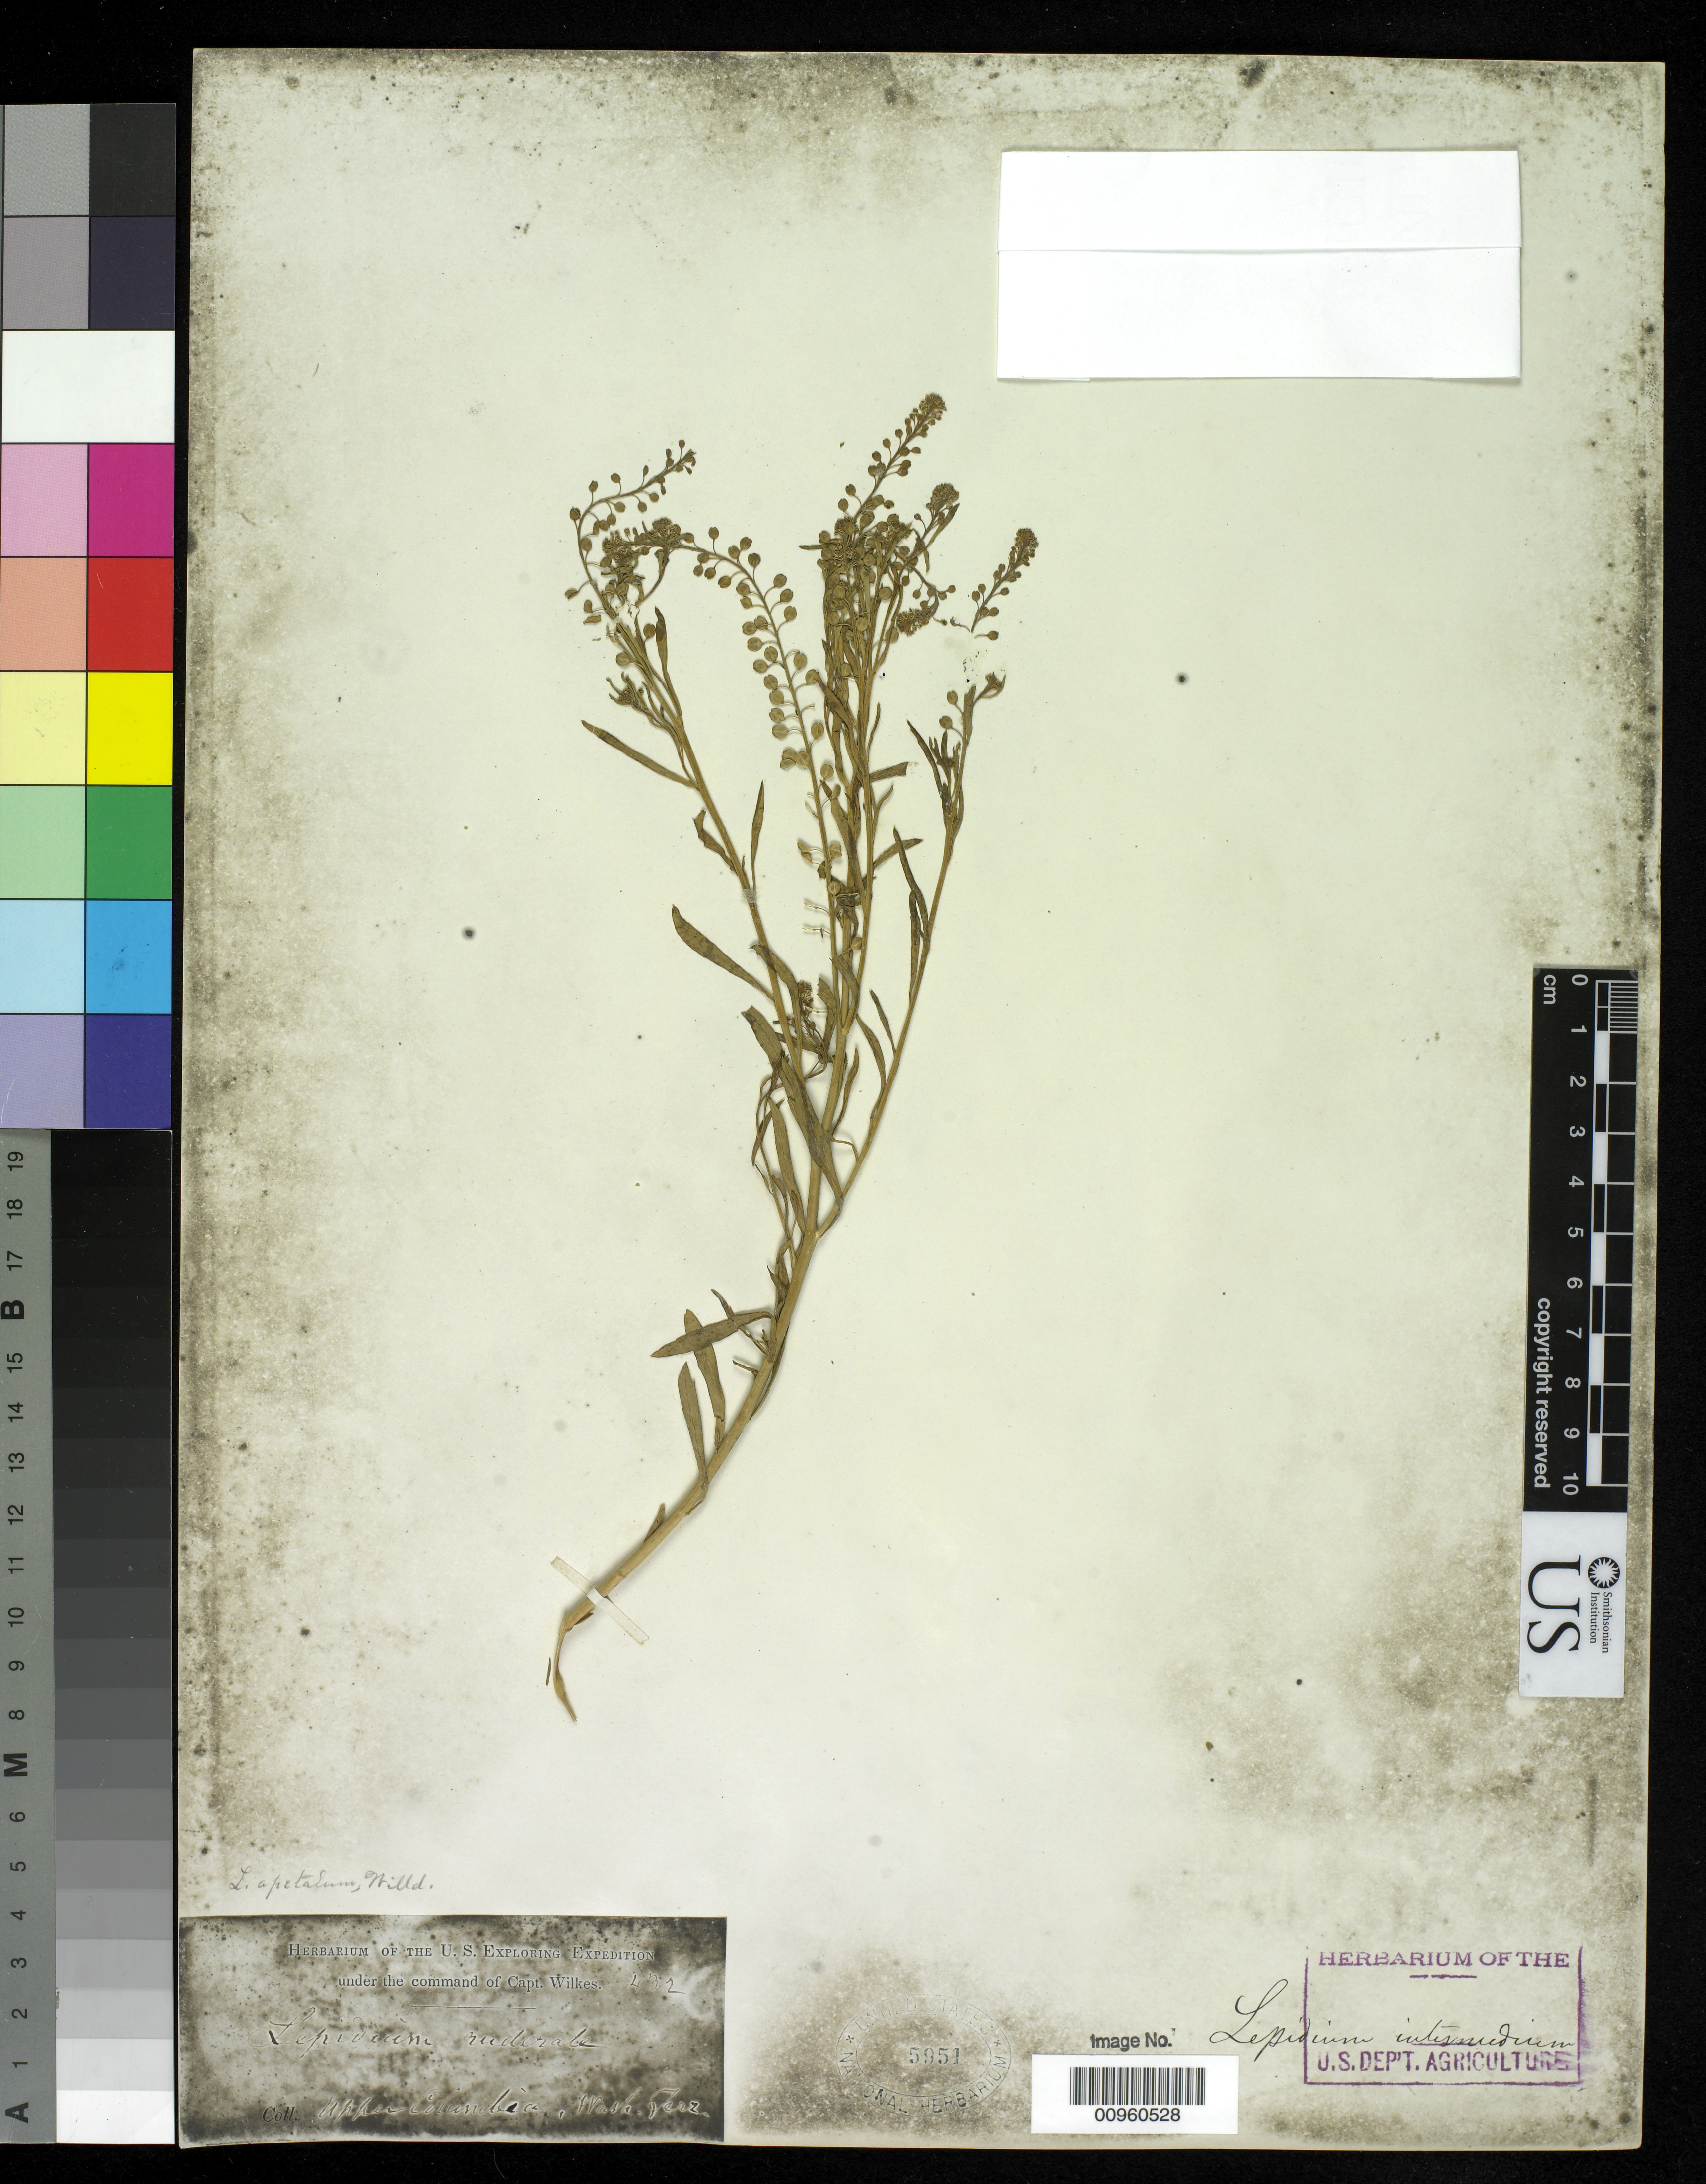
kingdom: Plantae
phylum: Tracheophyta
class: Magnoliopsida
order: Brassicales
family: Brassicaceae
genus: Lepidium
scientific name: Lepidium ruderale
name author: Burm. f.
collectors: Wilkes Explor. Exped.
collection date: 1838/1842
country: United States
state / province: Washington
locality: Upper Columbia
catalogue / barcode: US 5951